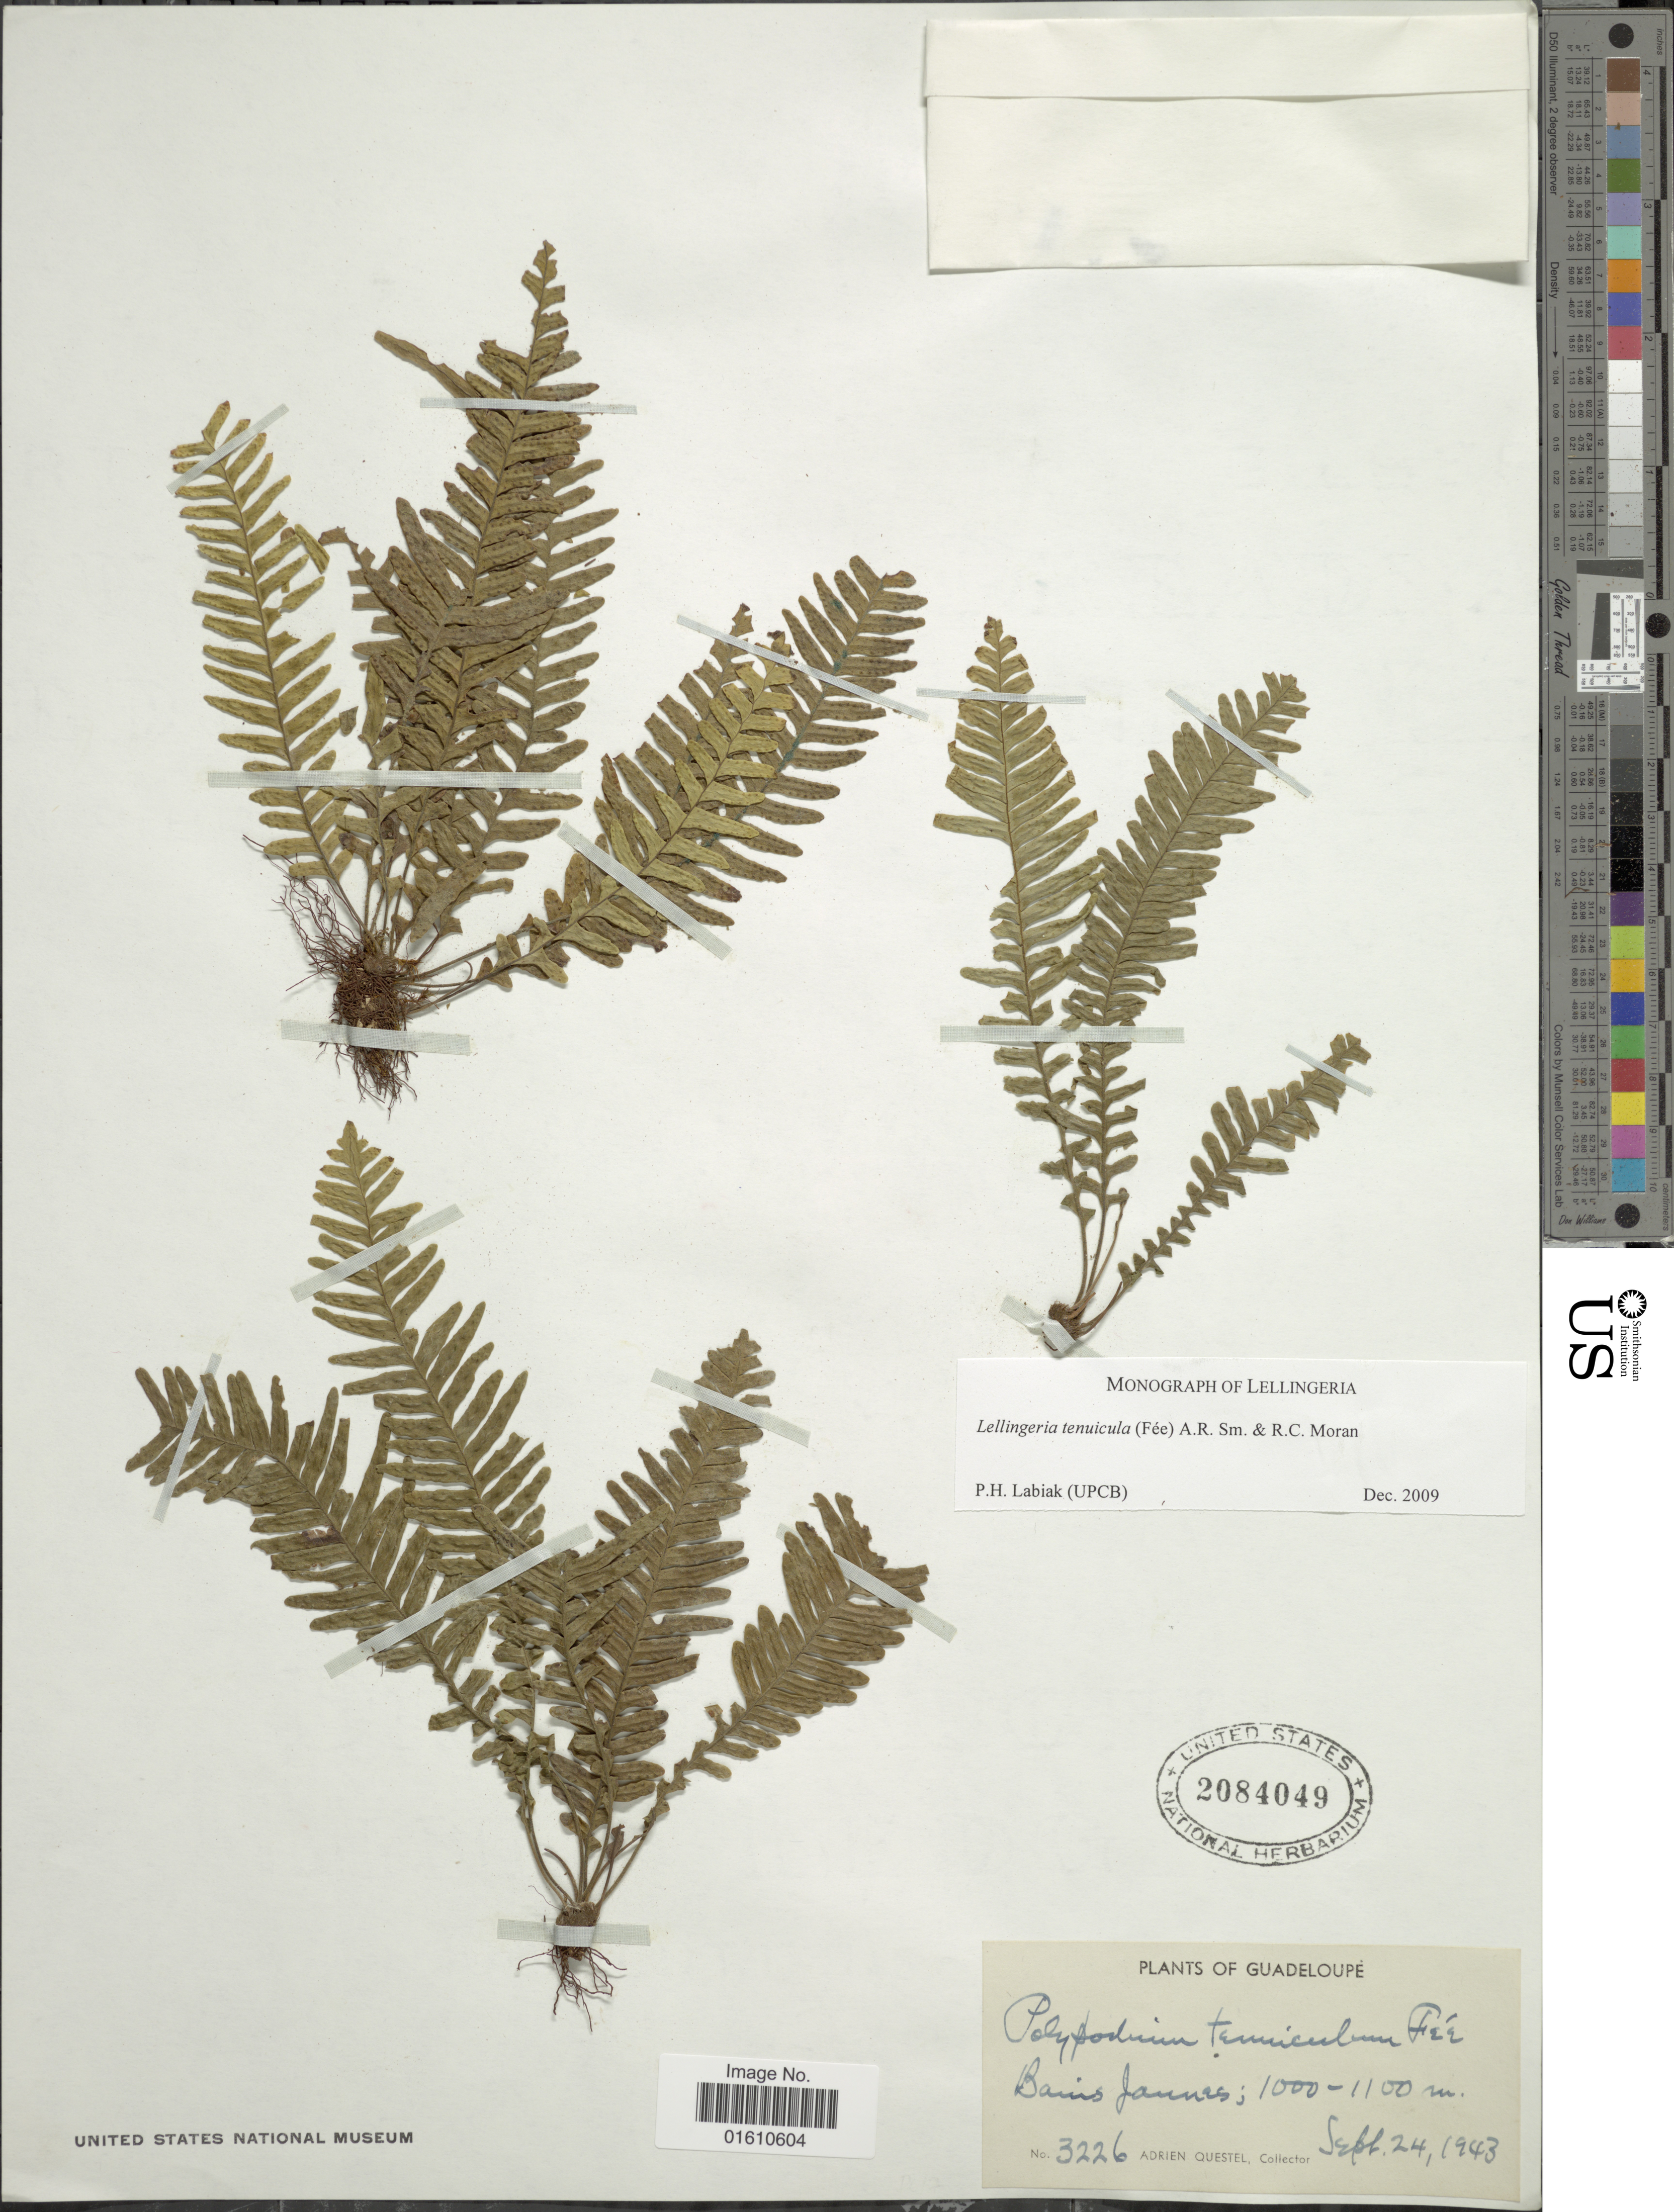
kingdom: Plantae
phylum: Tracheophyta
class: Polypodiopsida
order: Polypodiales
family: Polypodiaceae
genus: Lellingeria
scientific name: Lellingeria tenuicula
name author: (Fée) A.R. Sm. & R.C. Moran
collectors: A. Questel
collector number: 3226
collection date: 1943-09-27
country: Guadeloupe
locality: Bains Jaunes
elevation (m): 1000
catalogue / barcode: US 2084049